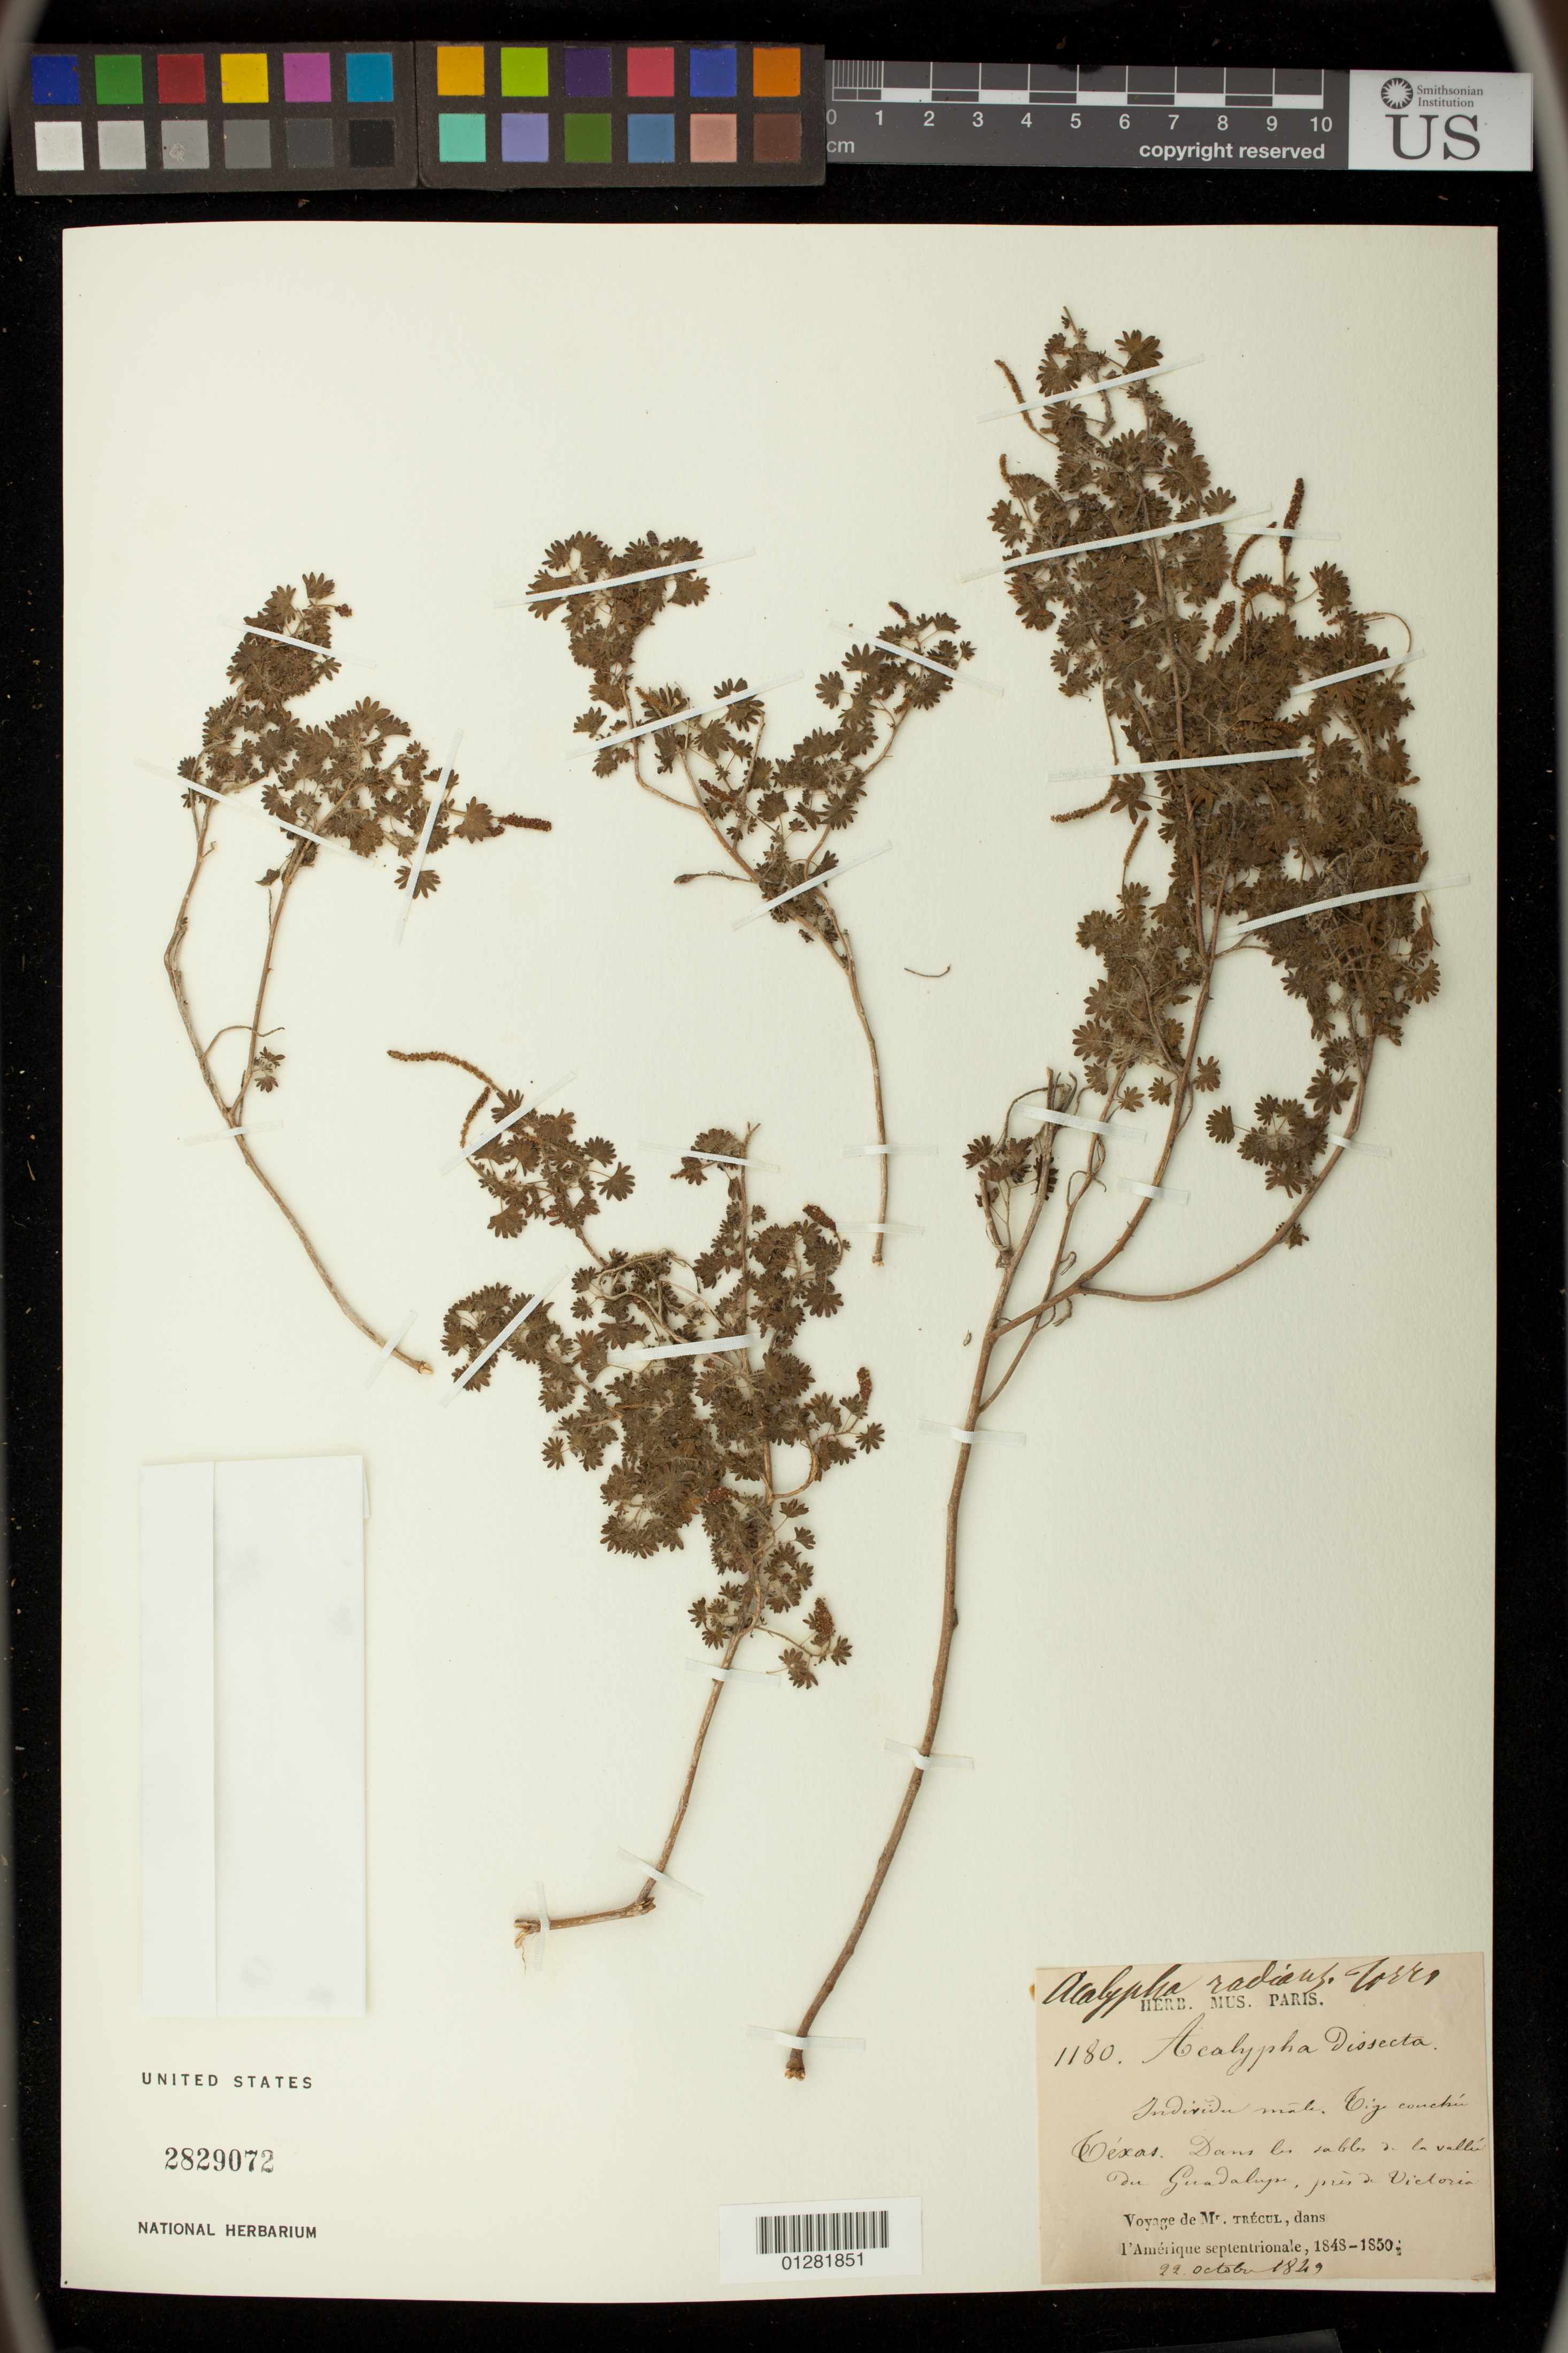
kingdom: Plantae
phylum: Tracheophyta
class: Magnoliopsida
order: Malpighiales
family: Euphorbiaceae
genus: Acalypha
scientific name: Acalypha radians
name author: Torr.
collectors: A. Trécul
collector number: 1180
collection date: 1849-10-22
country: United States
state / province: Texas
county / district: Victoria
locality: la valle du Guadalupe, pres a Victoria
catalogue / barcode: US 2829072